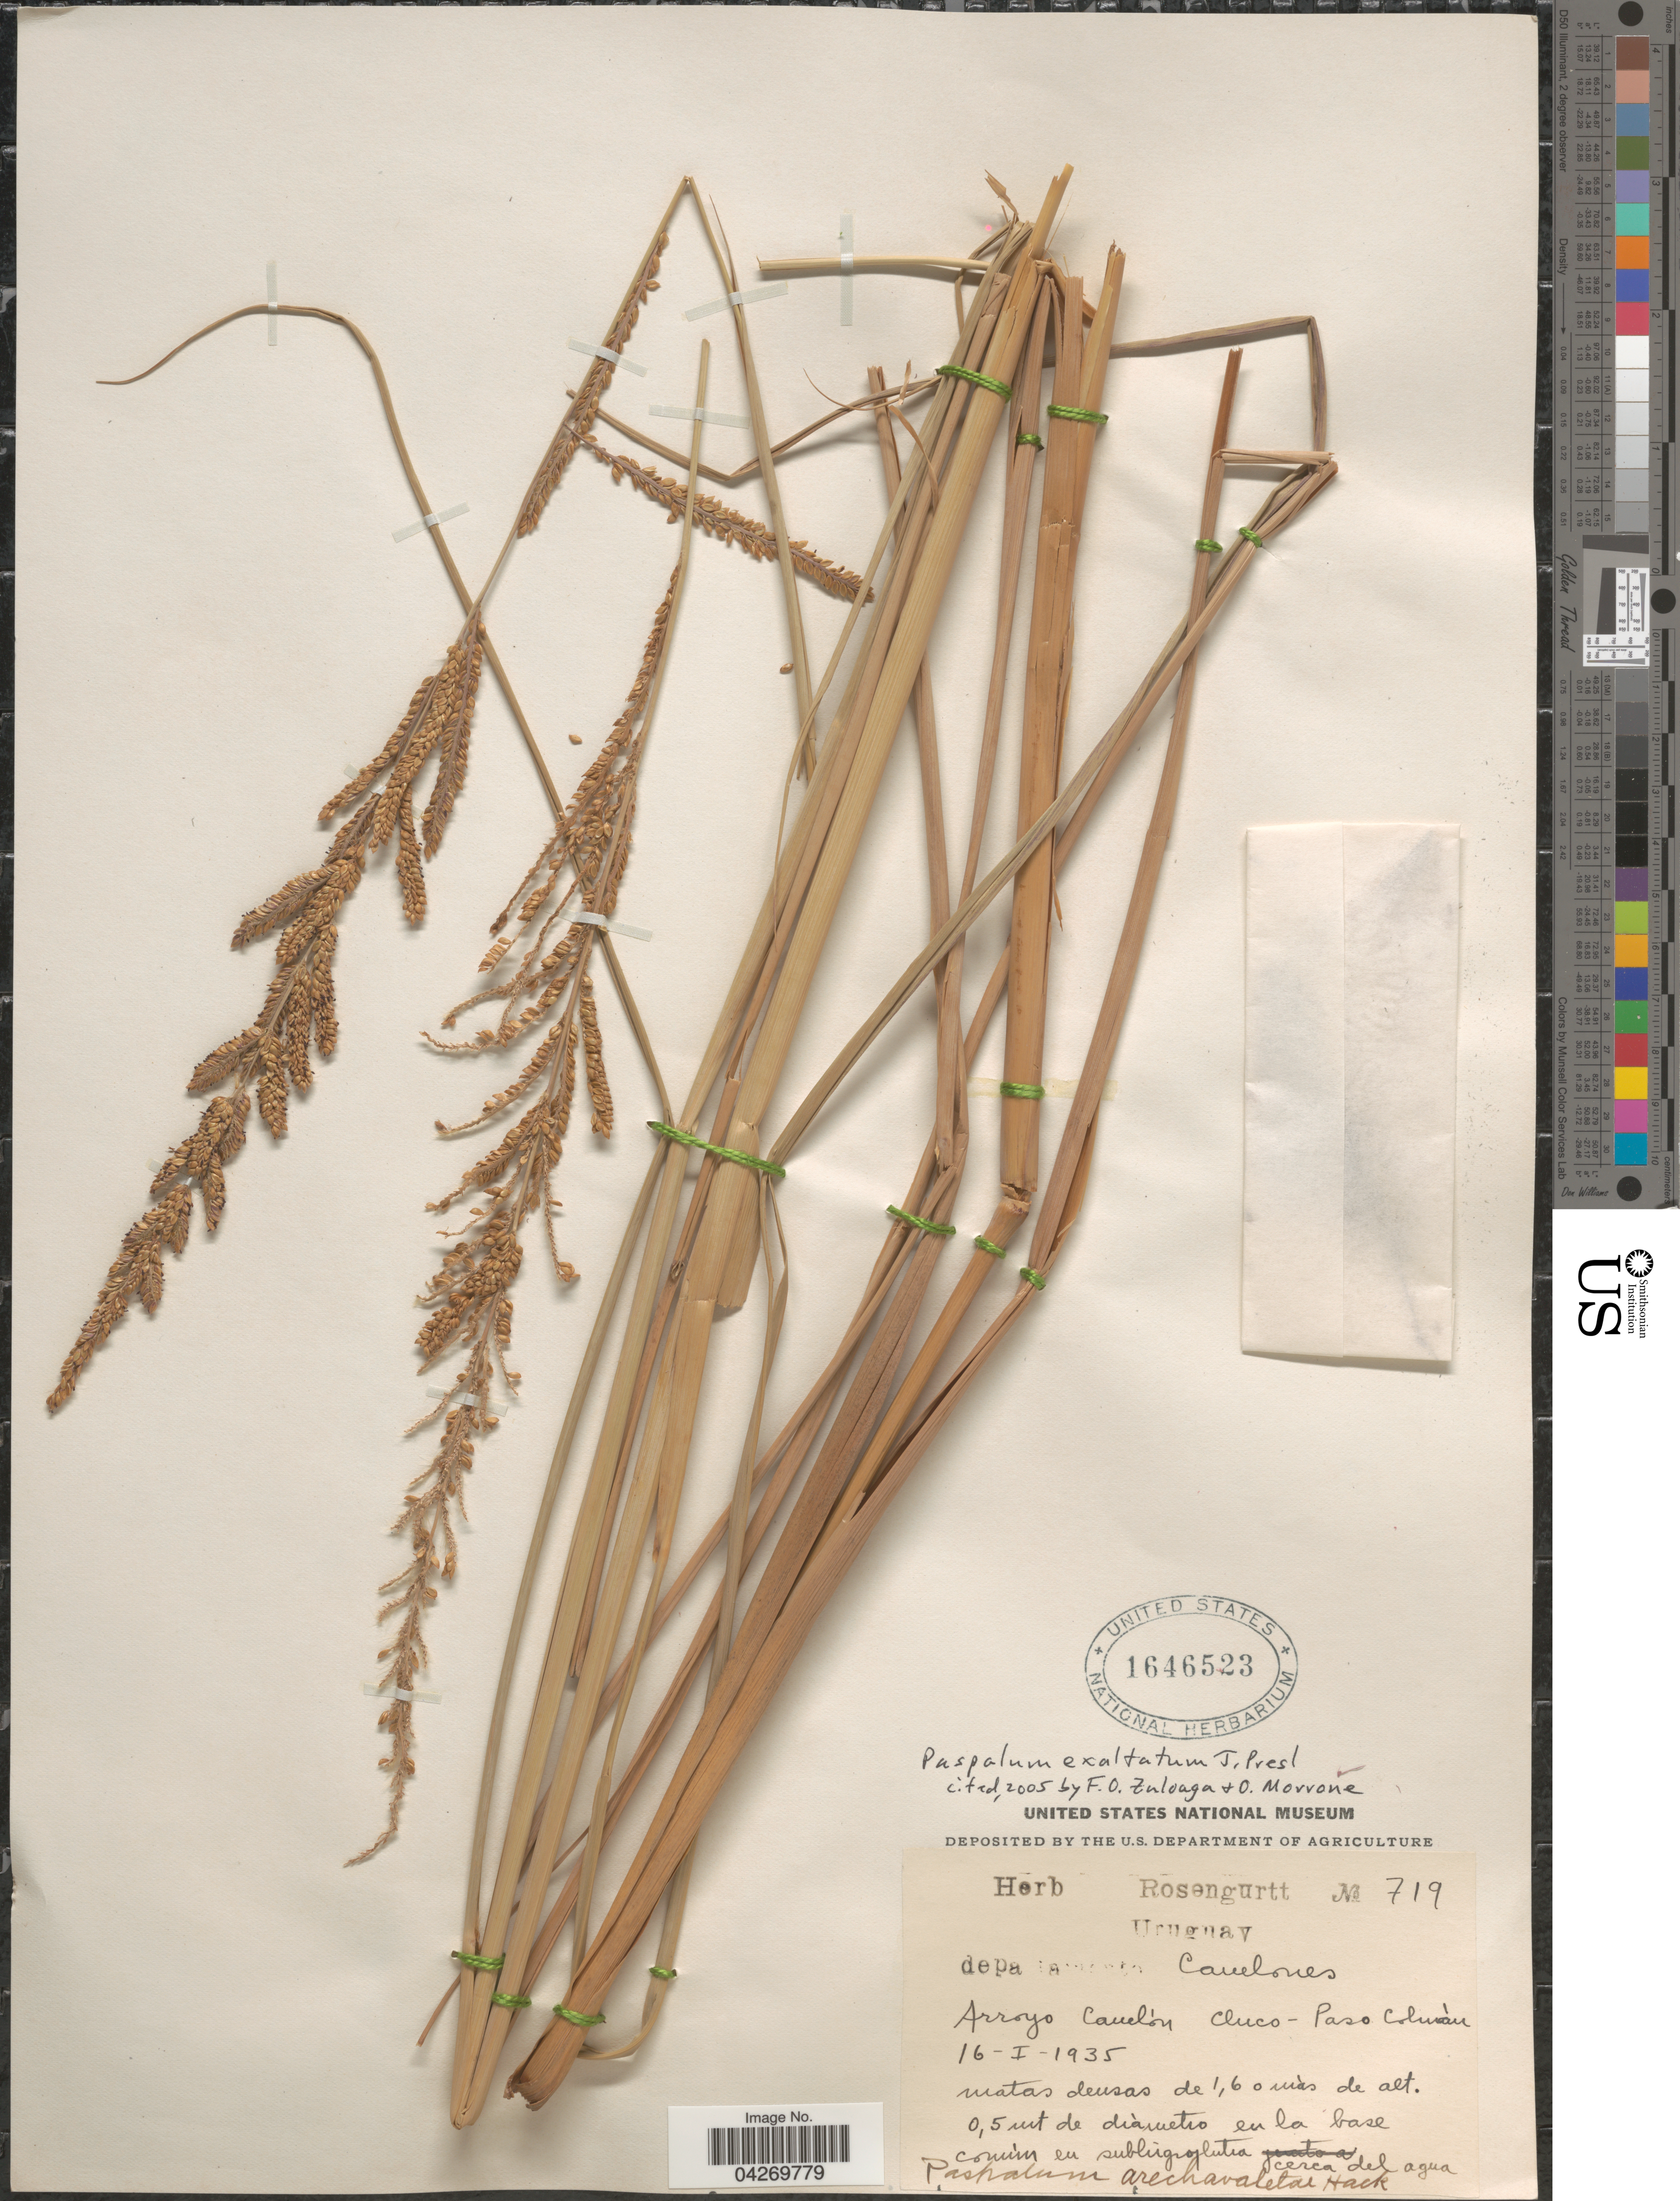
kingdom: Plantae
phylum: Tracheophyta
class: Liliopsida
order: Poales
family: Poaceae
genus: Paspalum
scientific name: Paspalum exaltatum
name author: J. Presl in C. Presl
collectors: ex herb. Rosengurtt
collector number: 719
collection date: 1935-01-16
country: Uruguay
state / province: Canelones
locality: Departamento Canelones. Arroyo Canelón cluco - Paso Colmán.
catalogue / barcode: US 1646523